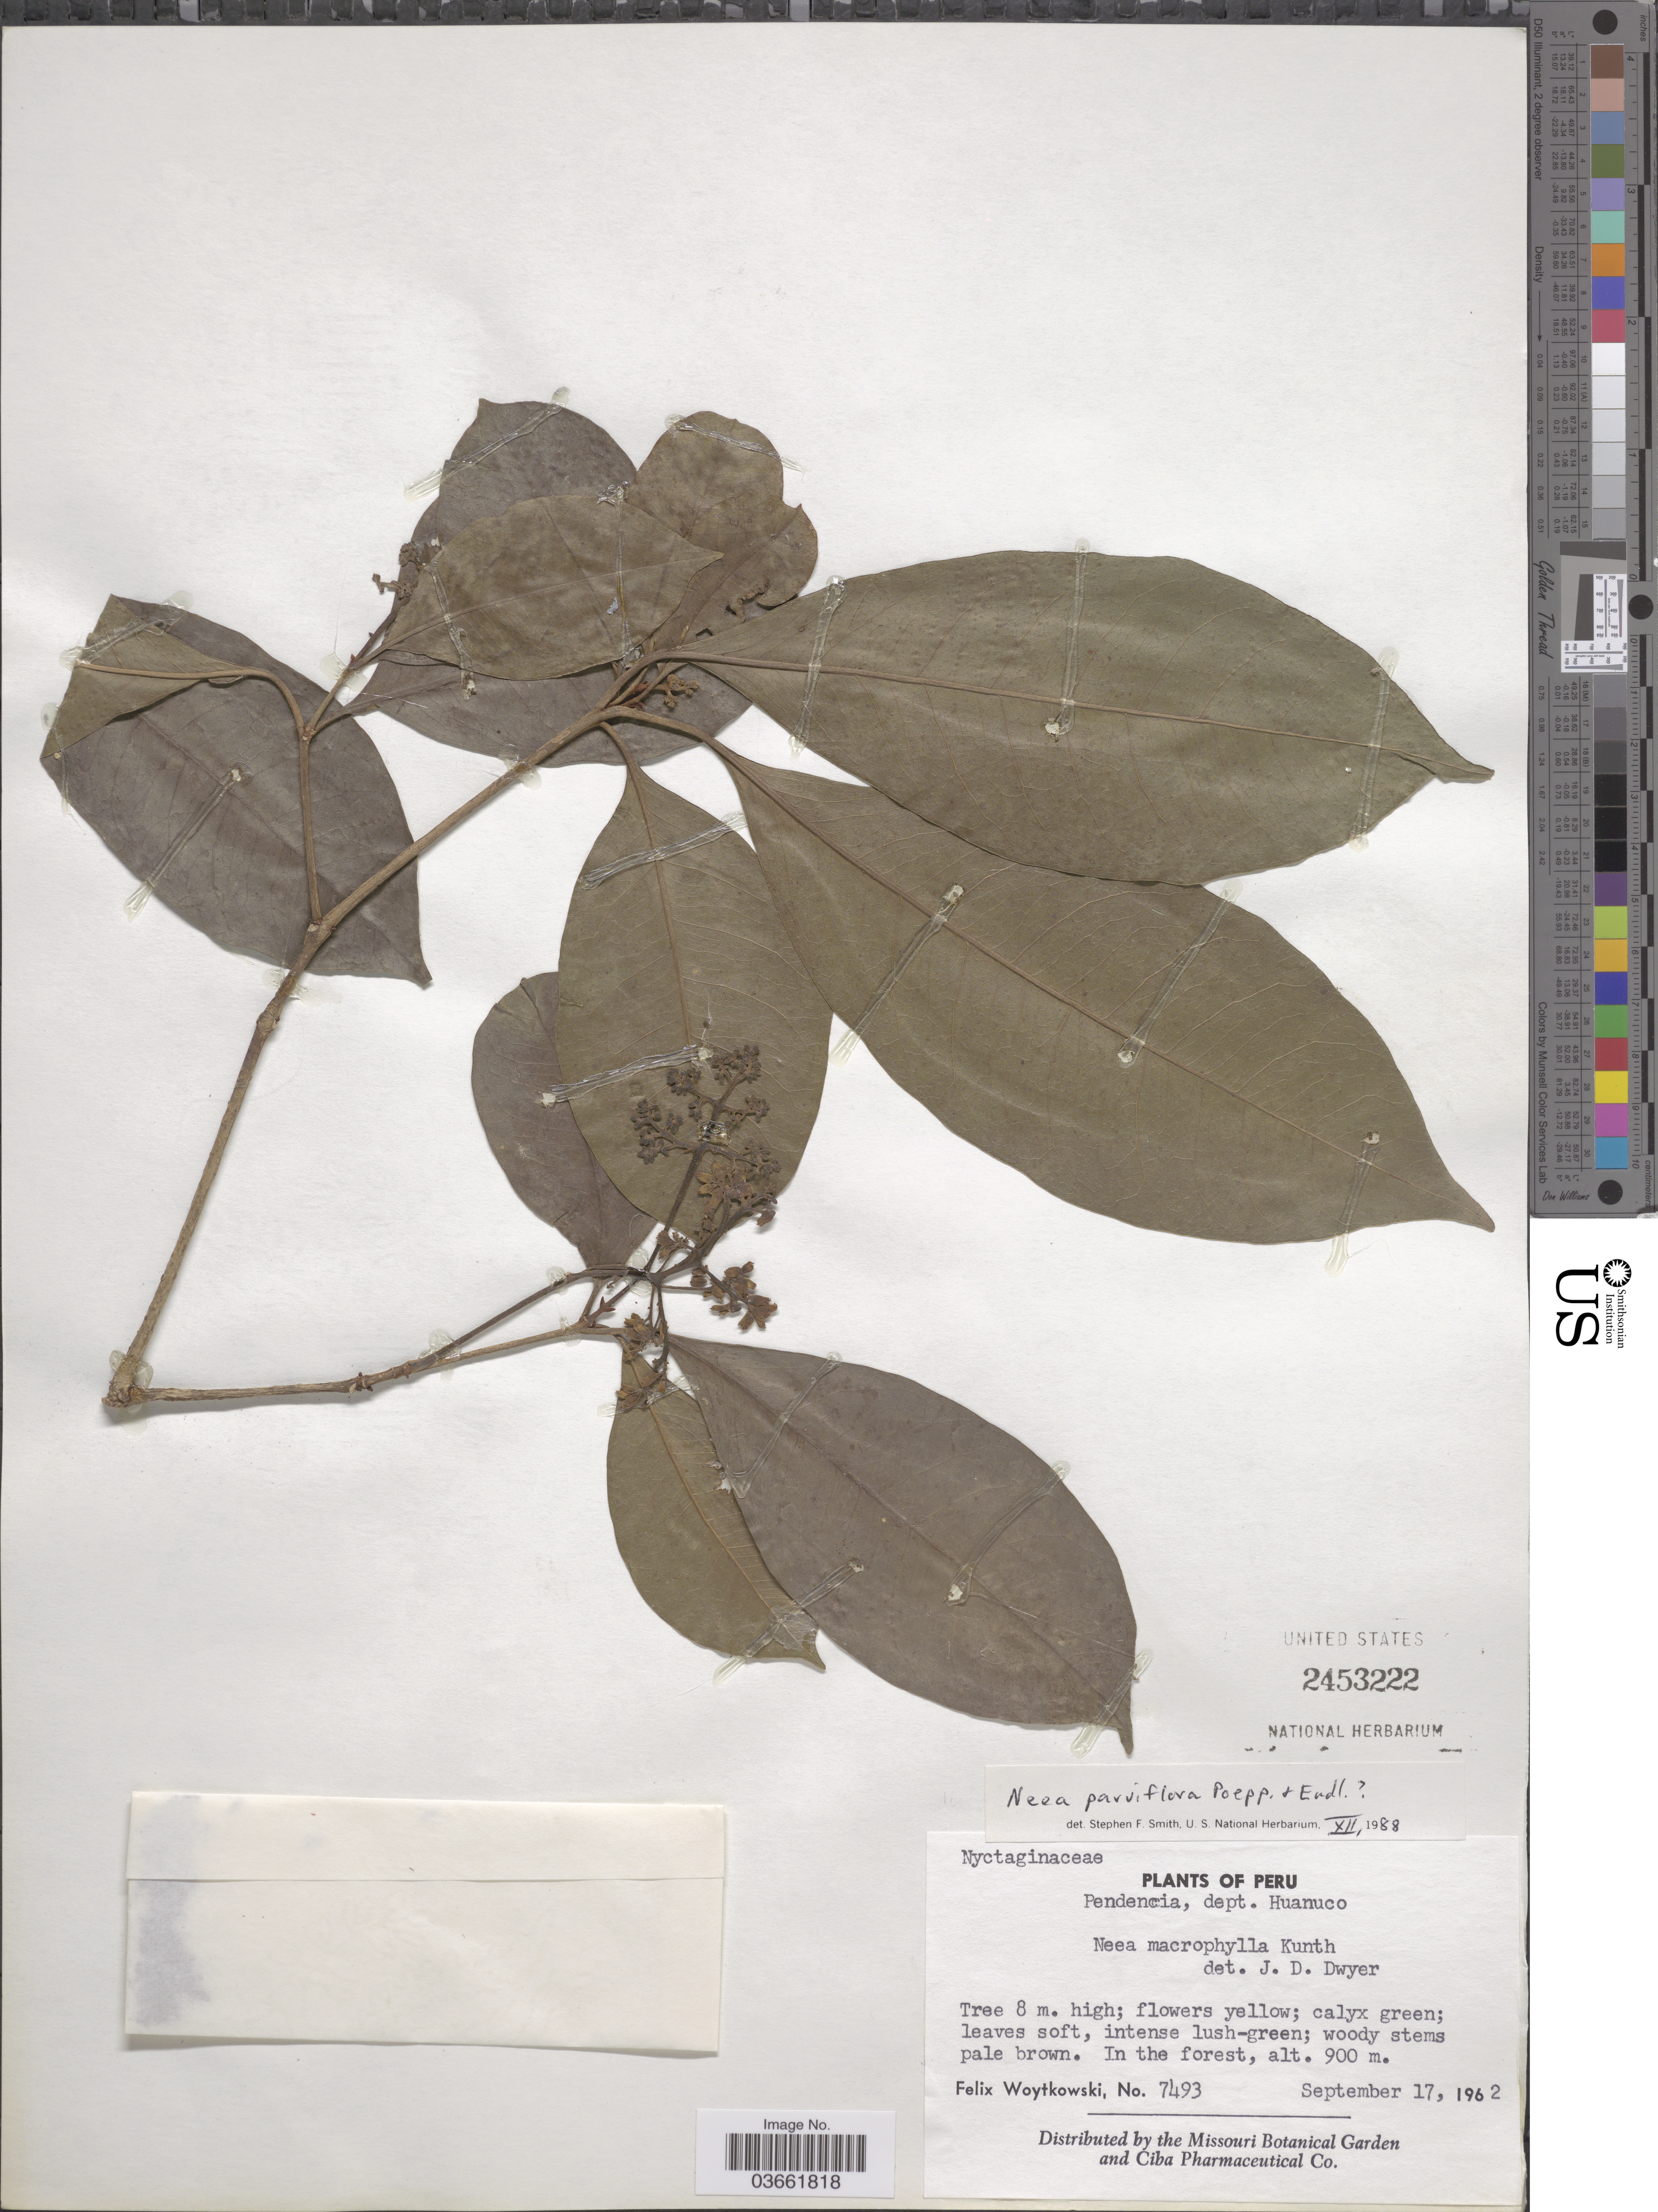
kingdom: Plantae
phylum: Tracheophyta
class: Magnoliopsida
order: Caryophyllales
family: Nyctaginaceae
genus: Neea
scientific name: Neea parviflora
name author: Poepp. & Endl.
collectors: F. Woytkowski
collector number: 7493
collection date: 1962-09-17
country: Peru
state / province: Huánuco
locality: Pendencia, dept. Huanuco.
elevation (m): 900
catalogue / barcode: US 2453222